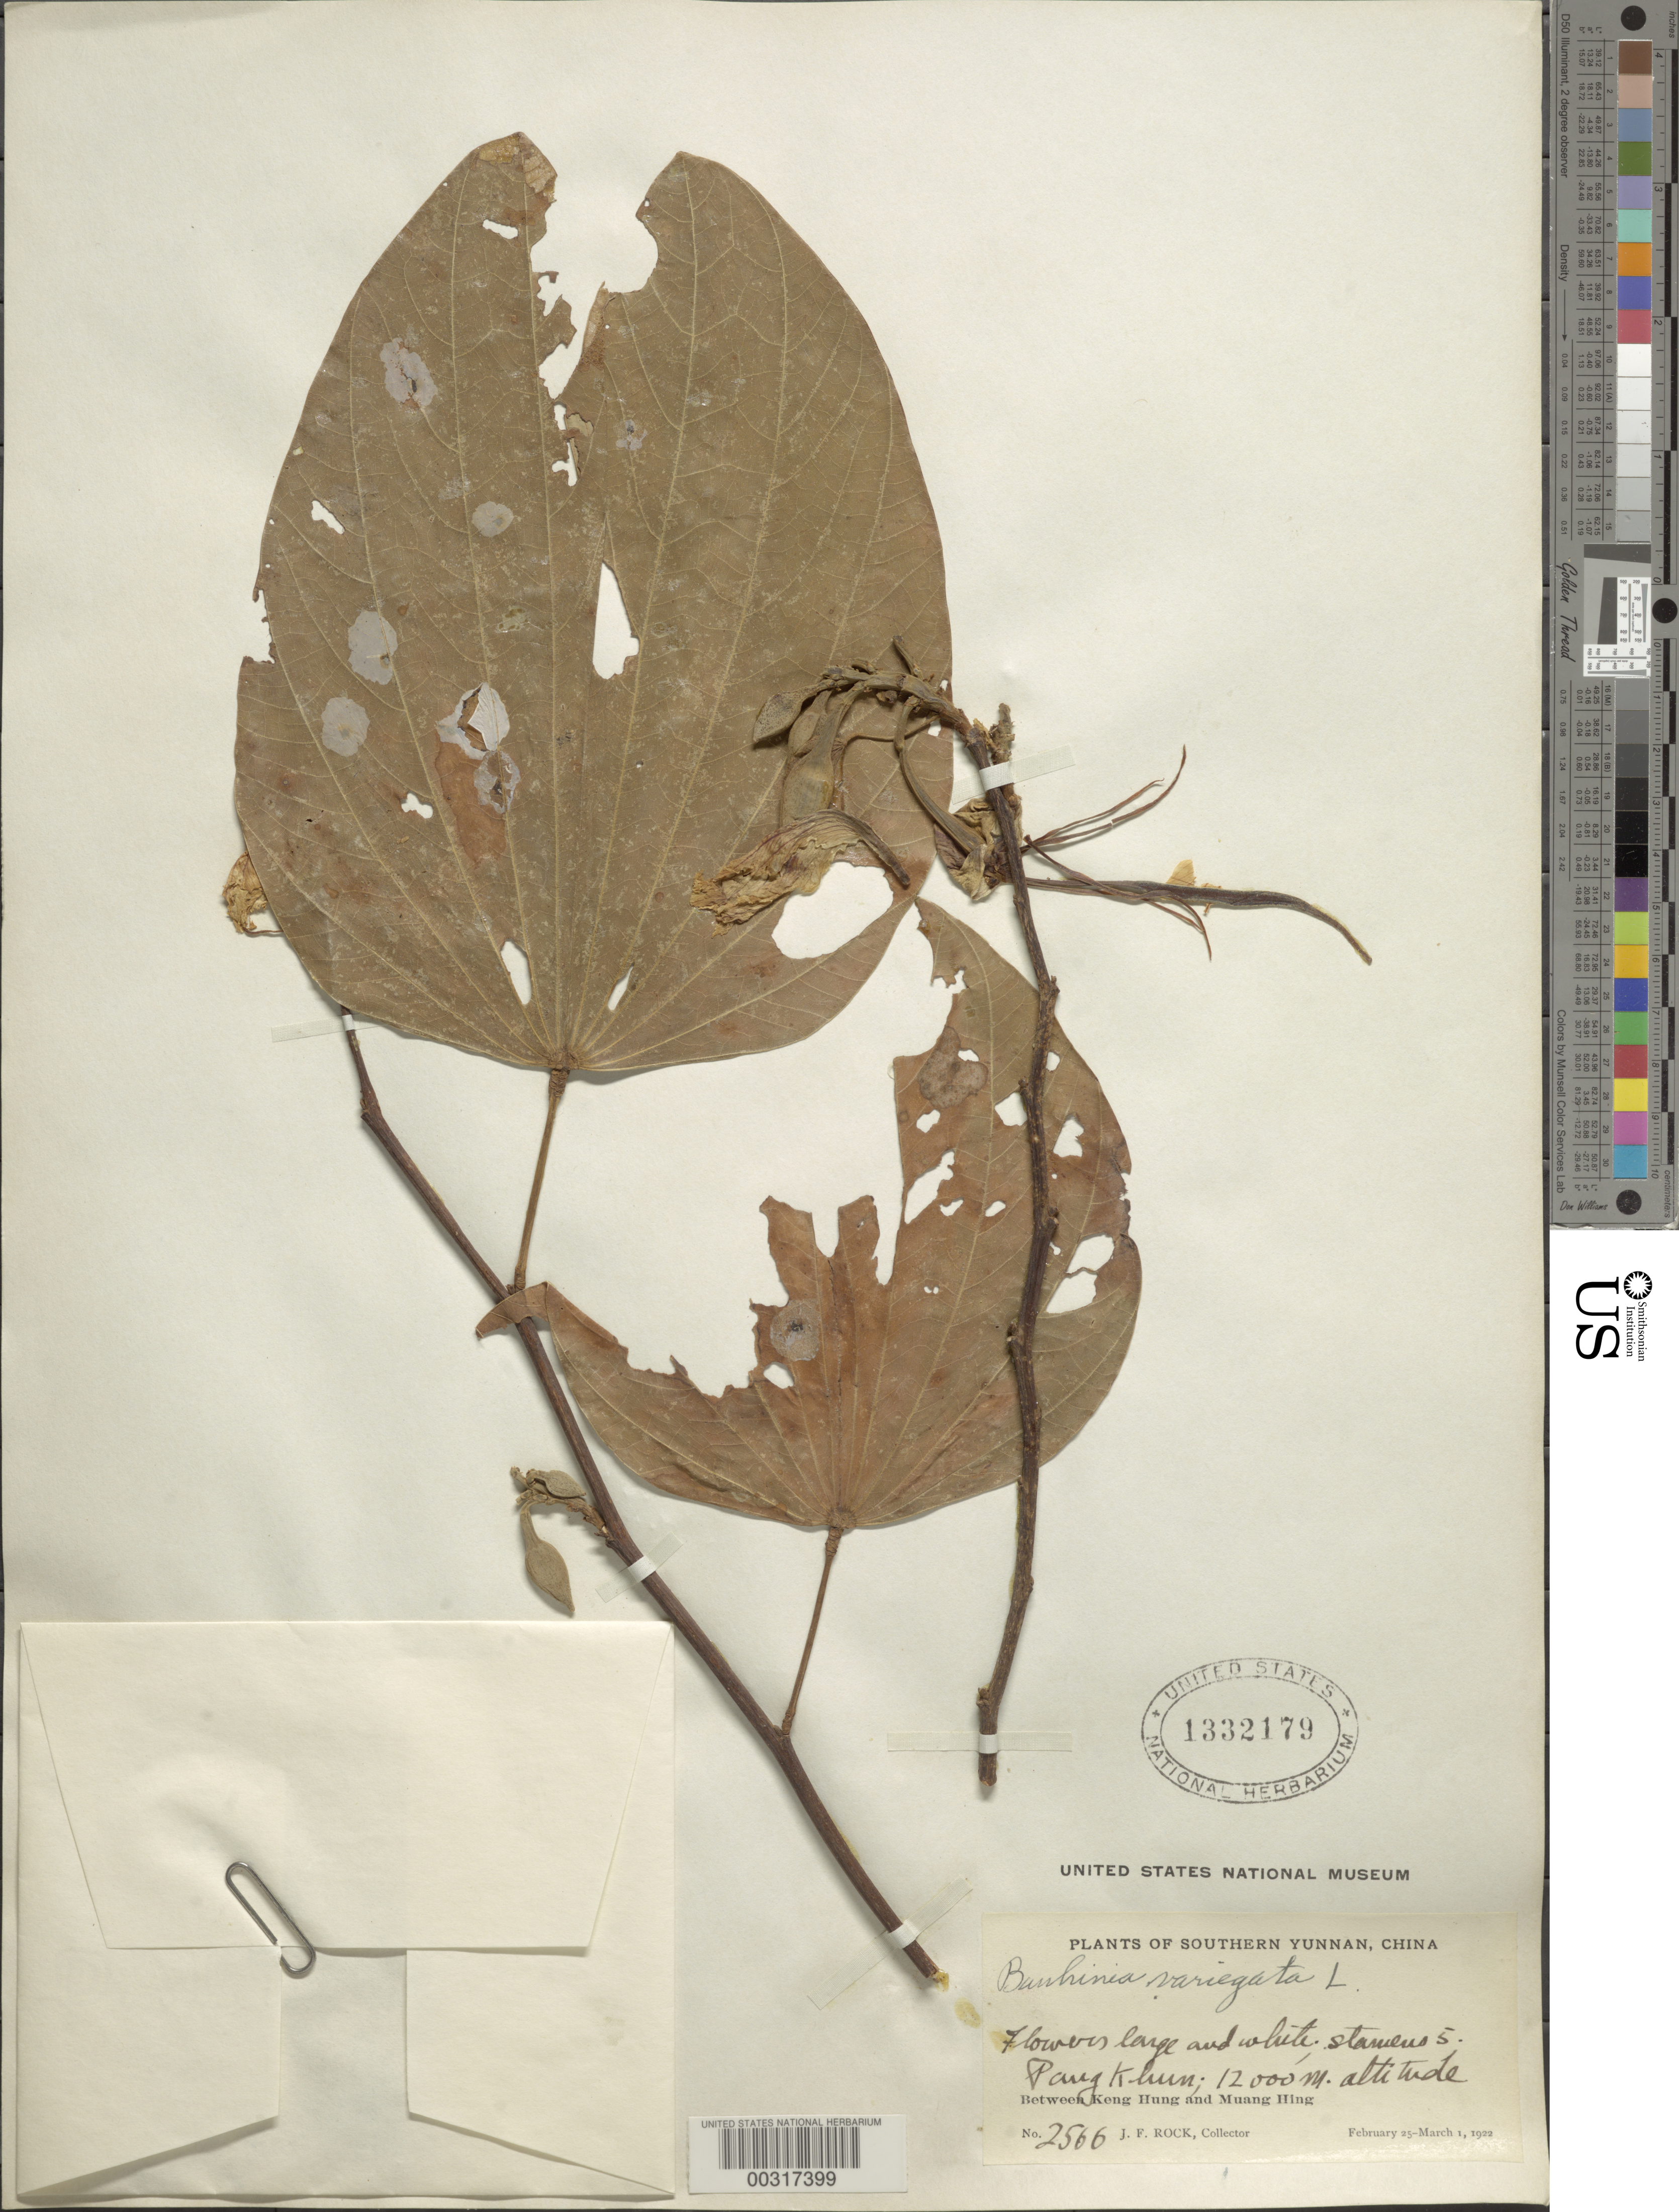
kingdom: Plantae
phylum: Tracheophyta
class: Magnoliopsida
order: Fabales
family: Fabaceae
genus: Phanera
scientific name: Phanera variegata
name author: (L.) Benth.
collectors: J. F. Rock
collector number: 2566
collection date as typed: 25 Feb 1922 to 01 Mar 1922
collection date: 1922-02-25/1922-03-01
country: China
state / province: Yunnan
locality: Pang khun; between keng hung and muang hing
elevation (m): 3658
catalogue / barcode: US 1332179